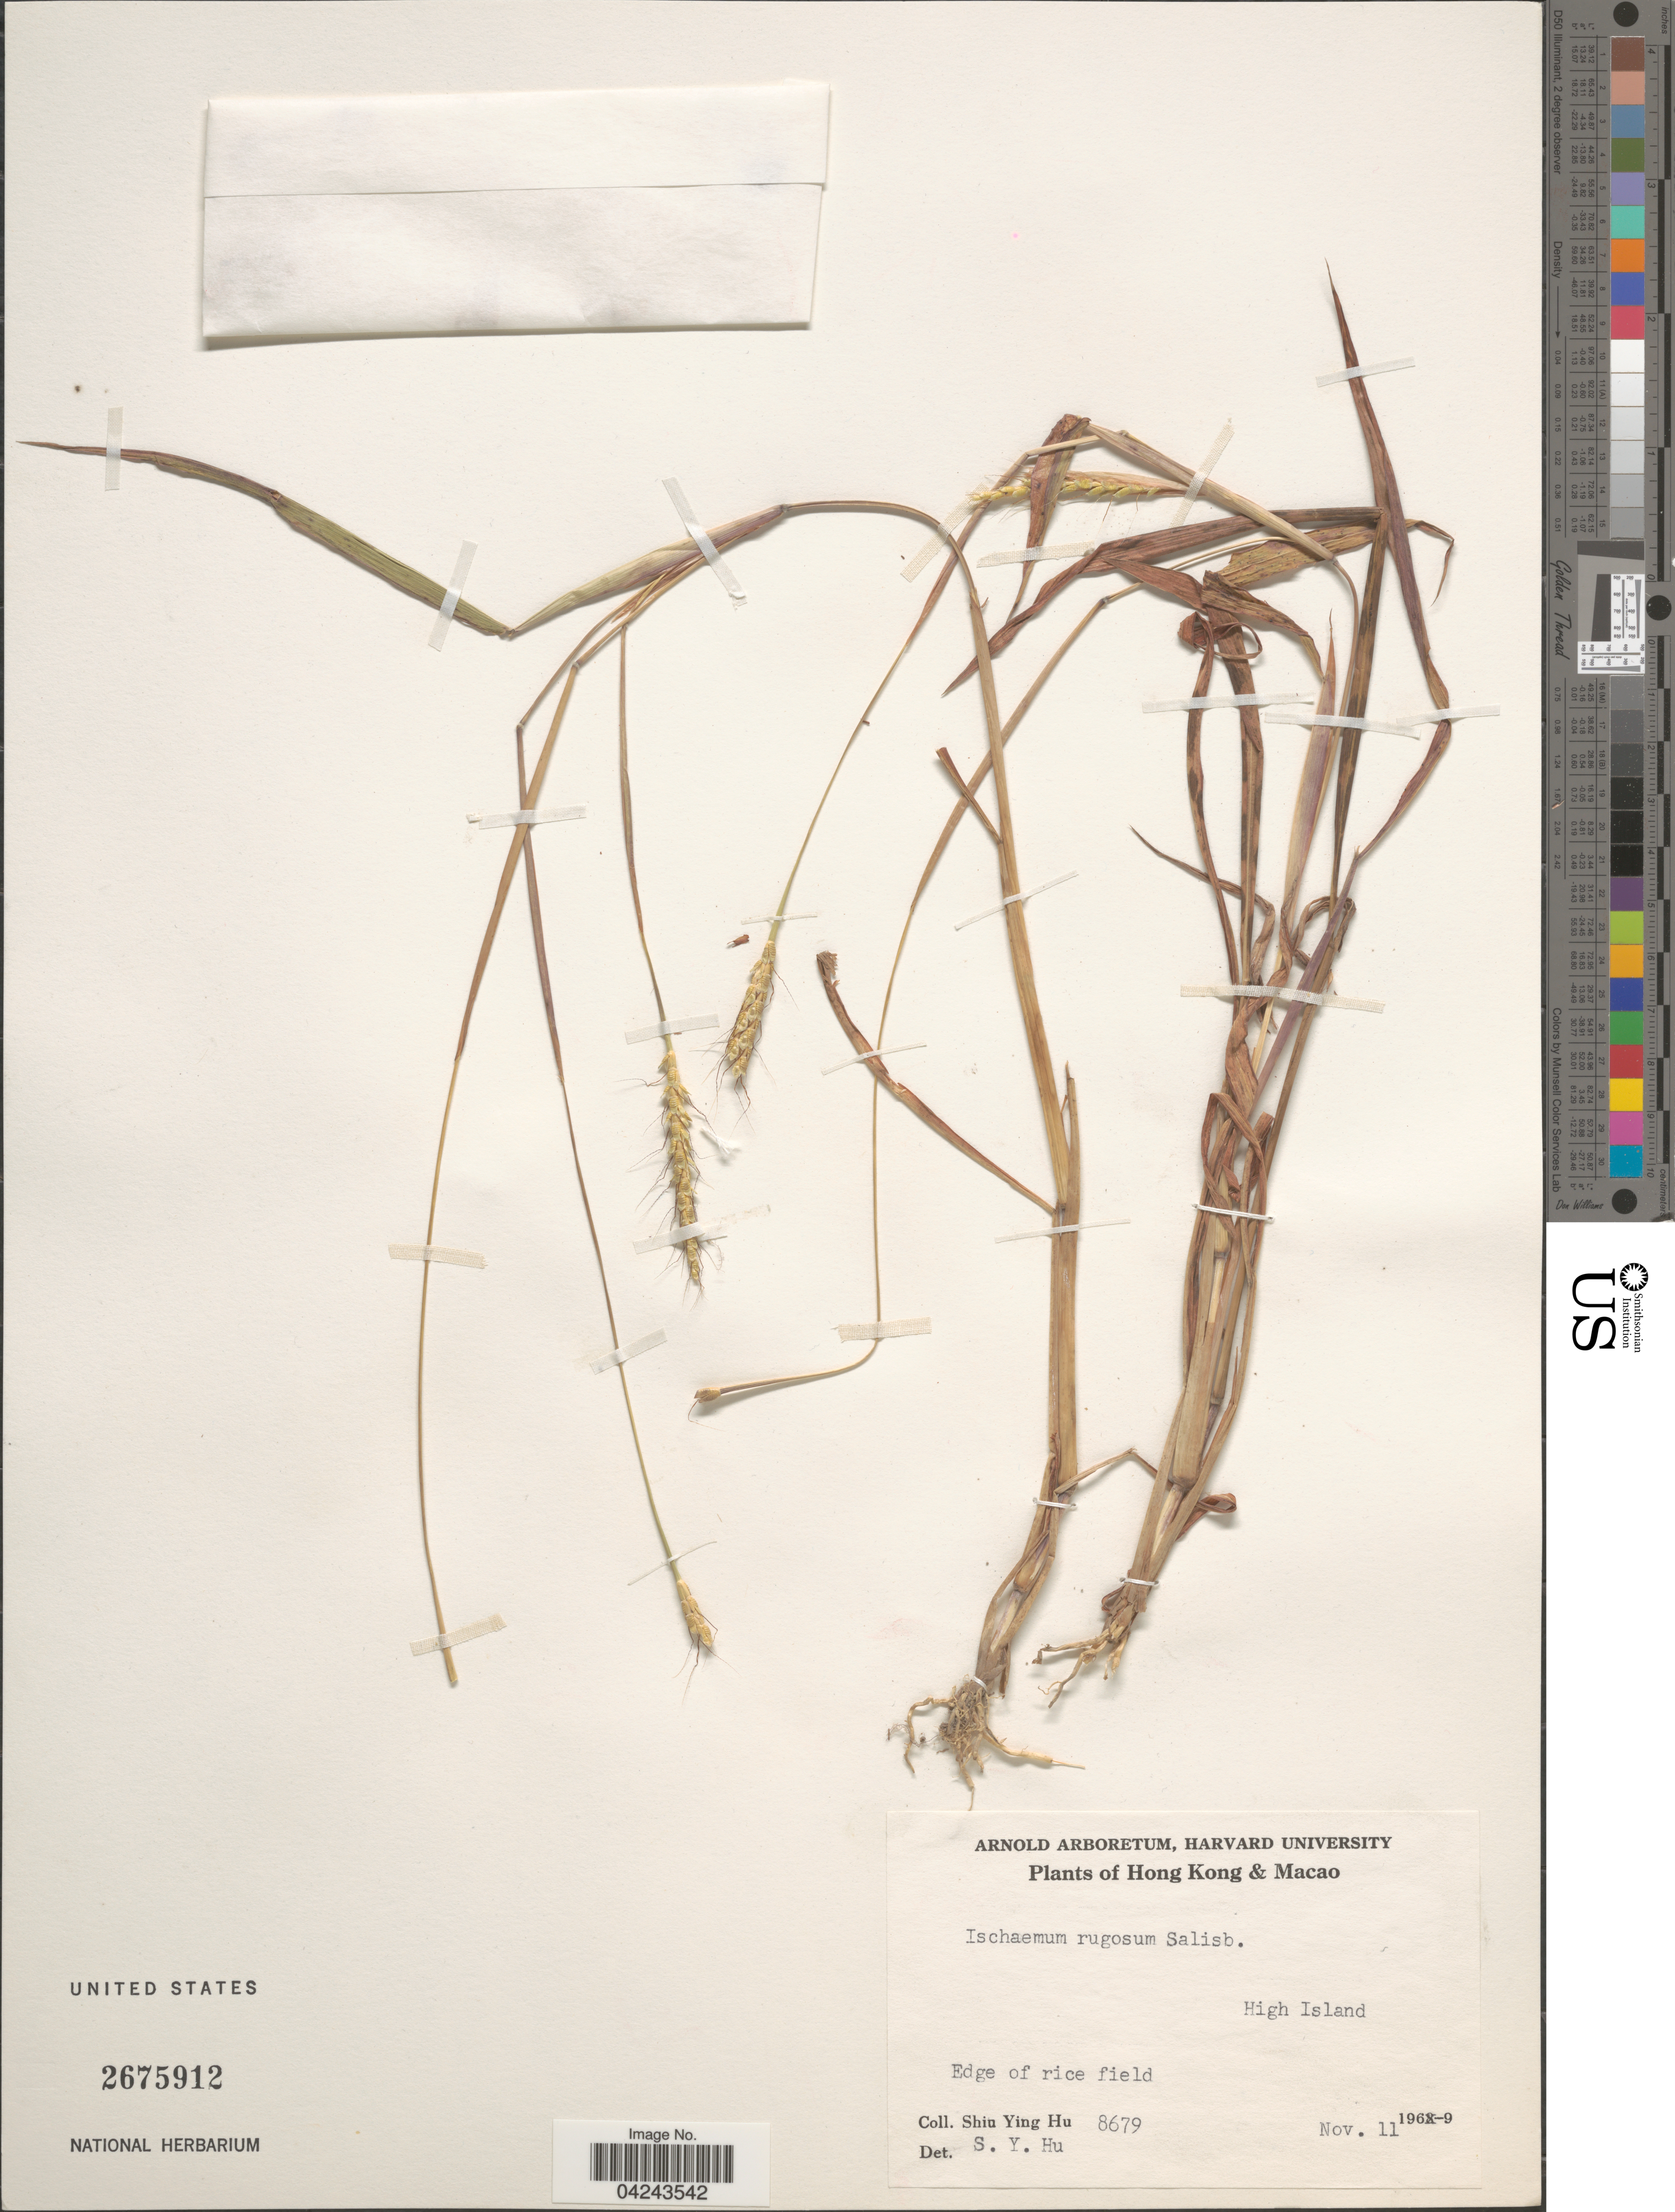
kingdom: Plantae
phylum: Tracheophyta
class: Liliopsida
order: Poales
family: Poaceae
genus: Ischaemum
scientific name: Ischaemum rugosum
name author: Salisb.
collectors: S. Y. Hu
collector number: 8679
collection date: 1969-11-11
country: China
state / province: Hong Kong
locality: Hong Kong & Macao [unsure placement] High Island.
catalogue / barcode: US 2675912